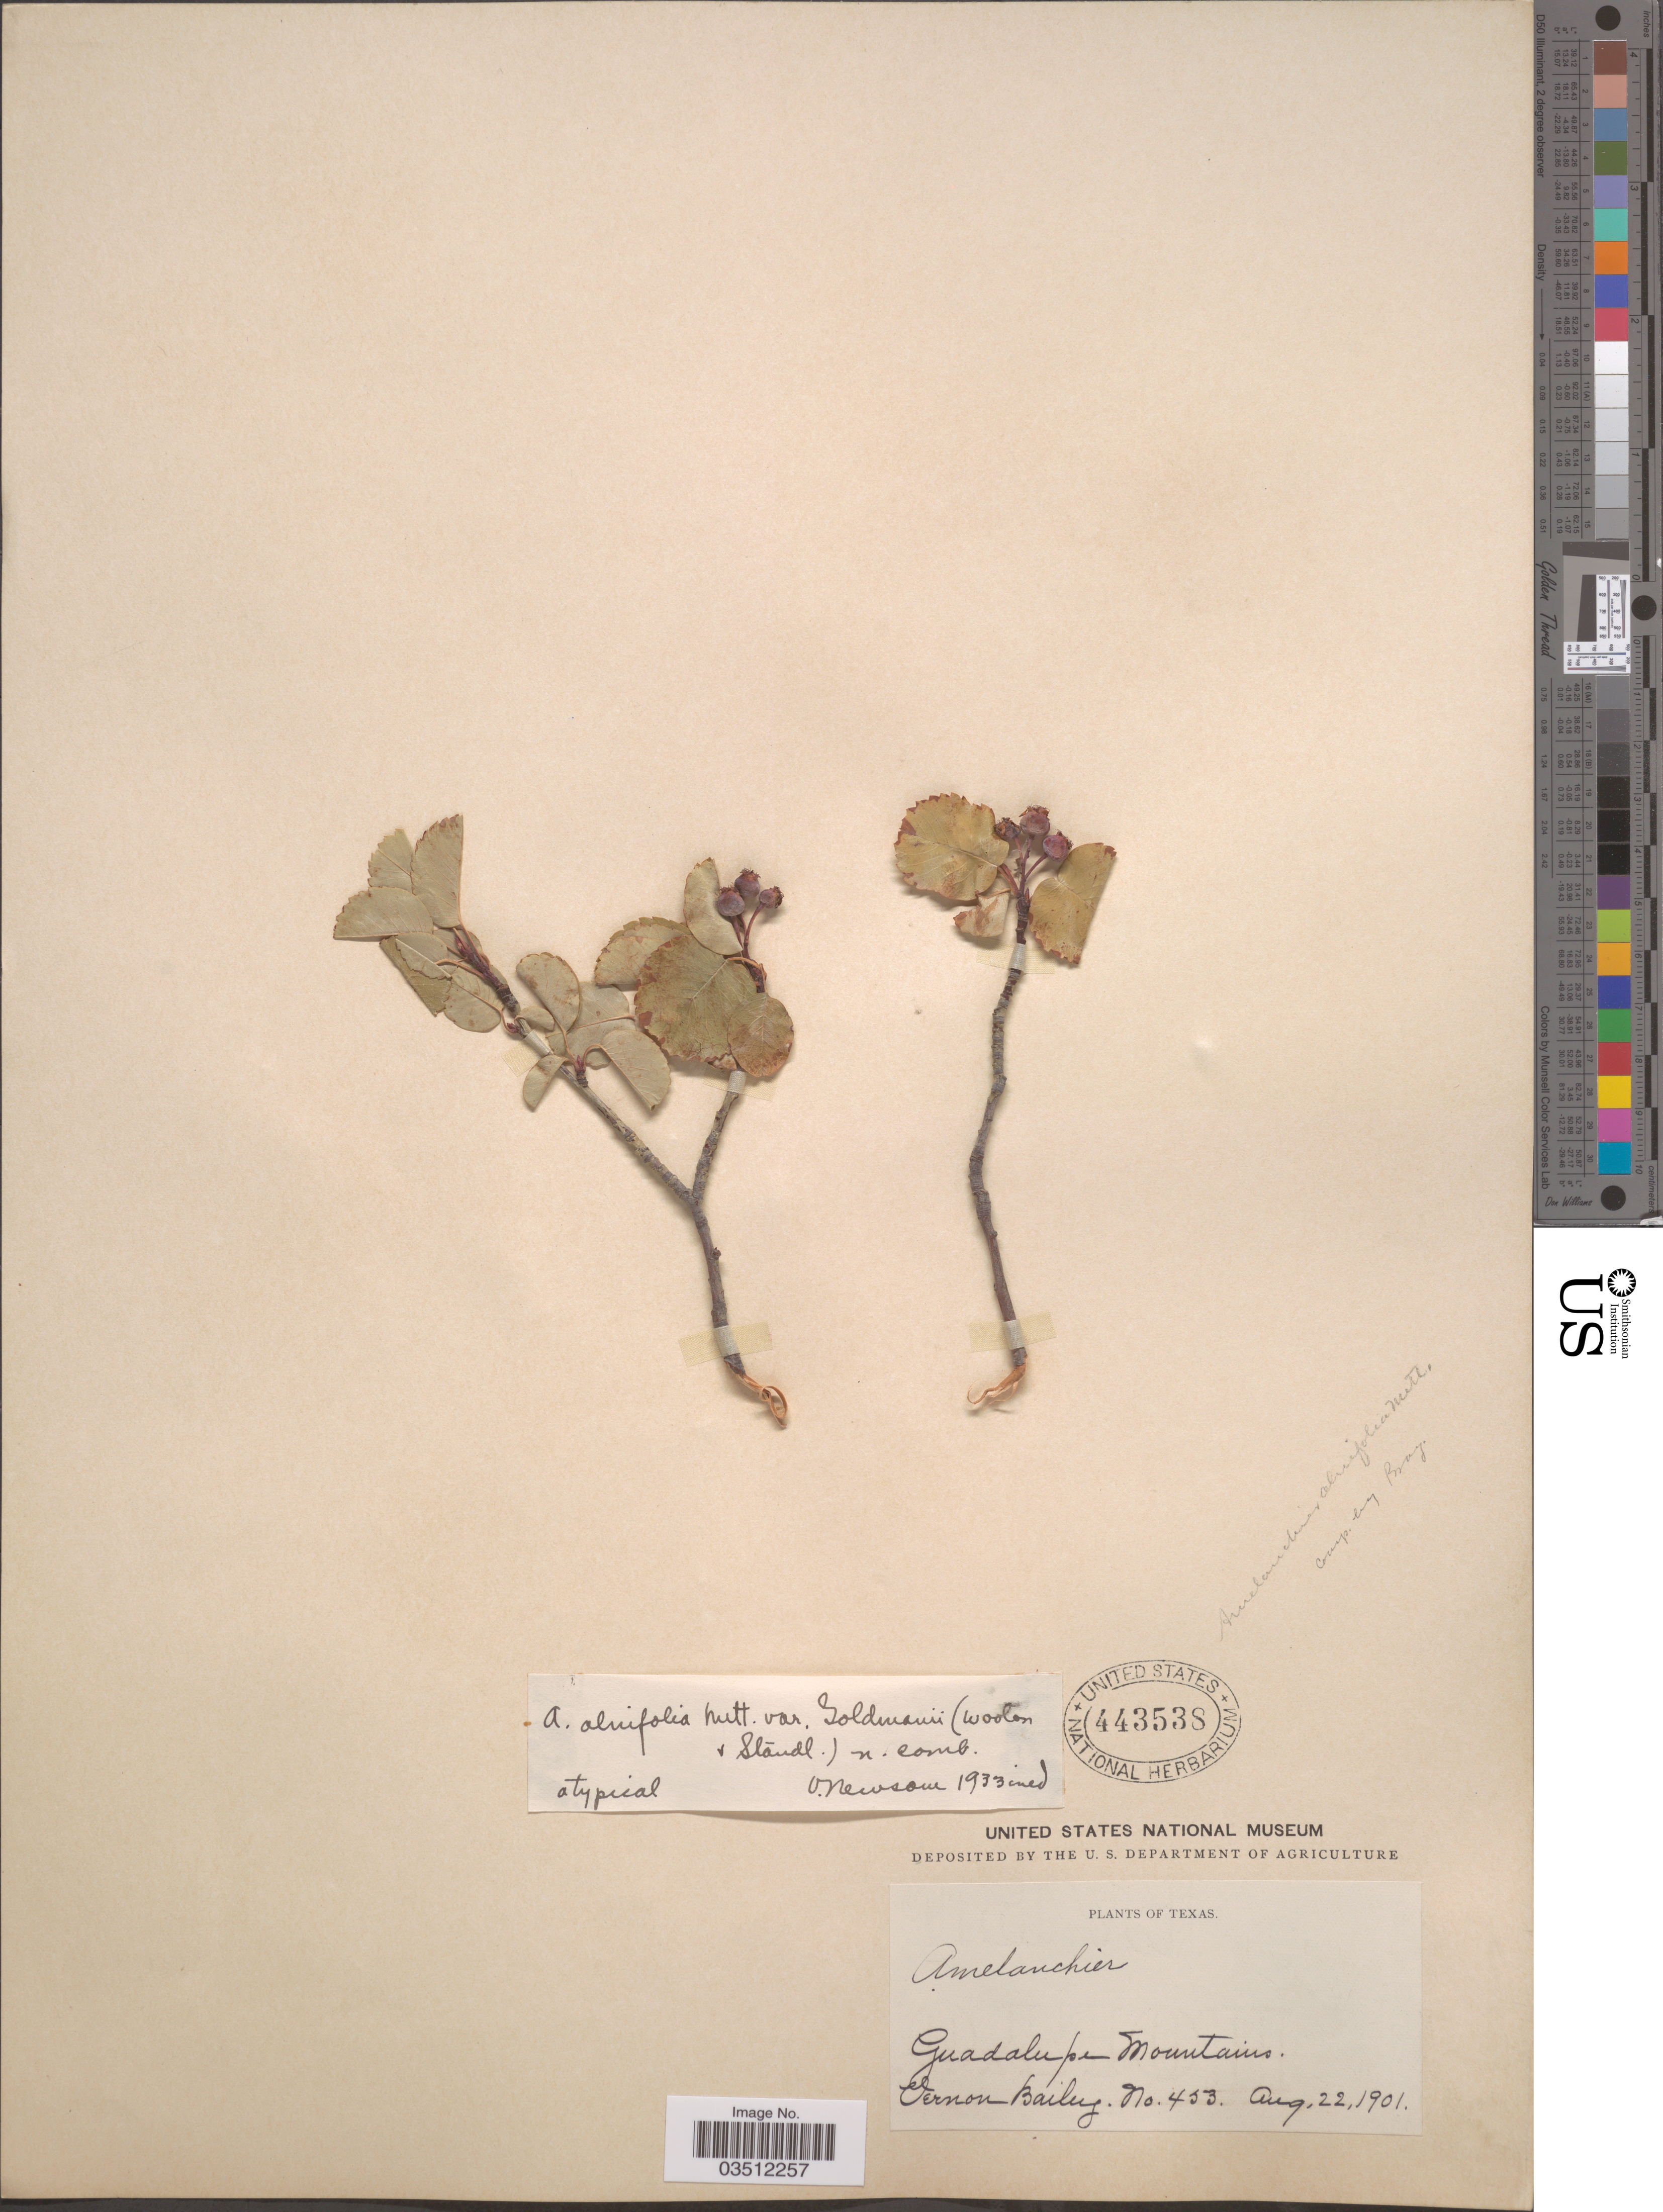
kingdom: Plantae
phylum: Tracheophyta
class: Magnoliopsida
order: Rosales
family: Rosaceae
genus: Amelanchier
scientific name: Amelanchier goldmanii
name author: Wooton & Standl.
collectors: V. O. Bailey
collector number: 453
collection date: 1901-08-22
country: United States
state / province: Texas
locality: Guadalupe Mountains.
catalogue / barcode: US 443538